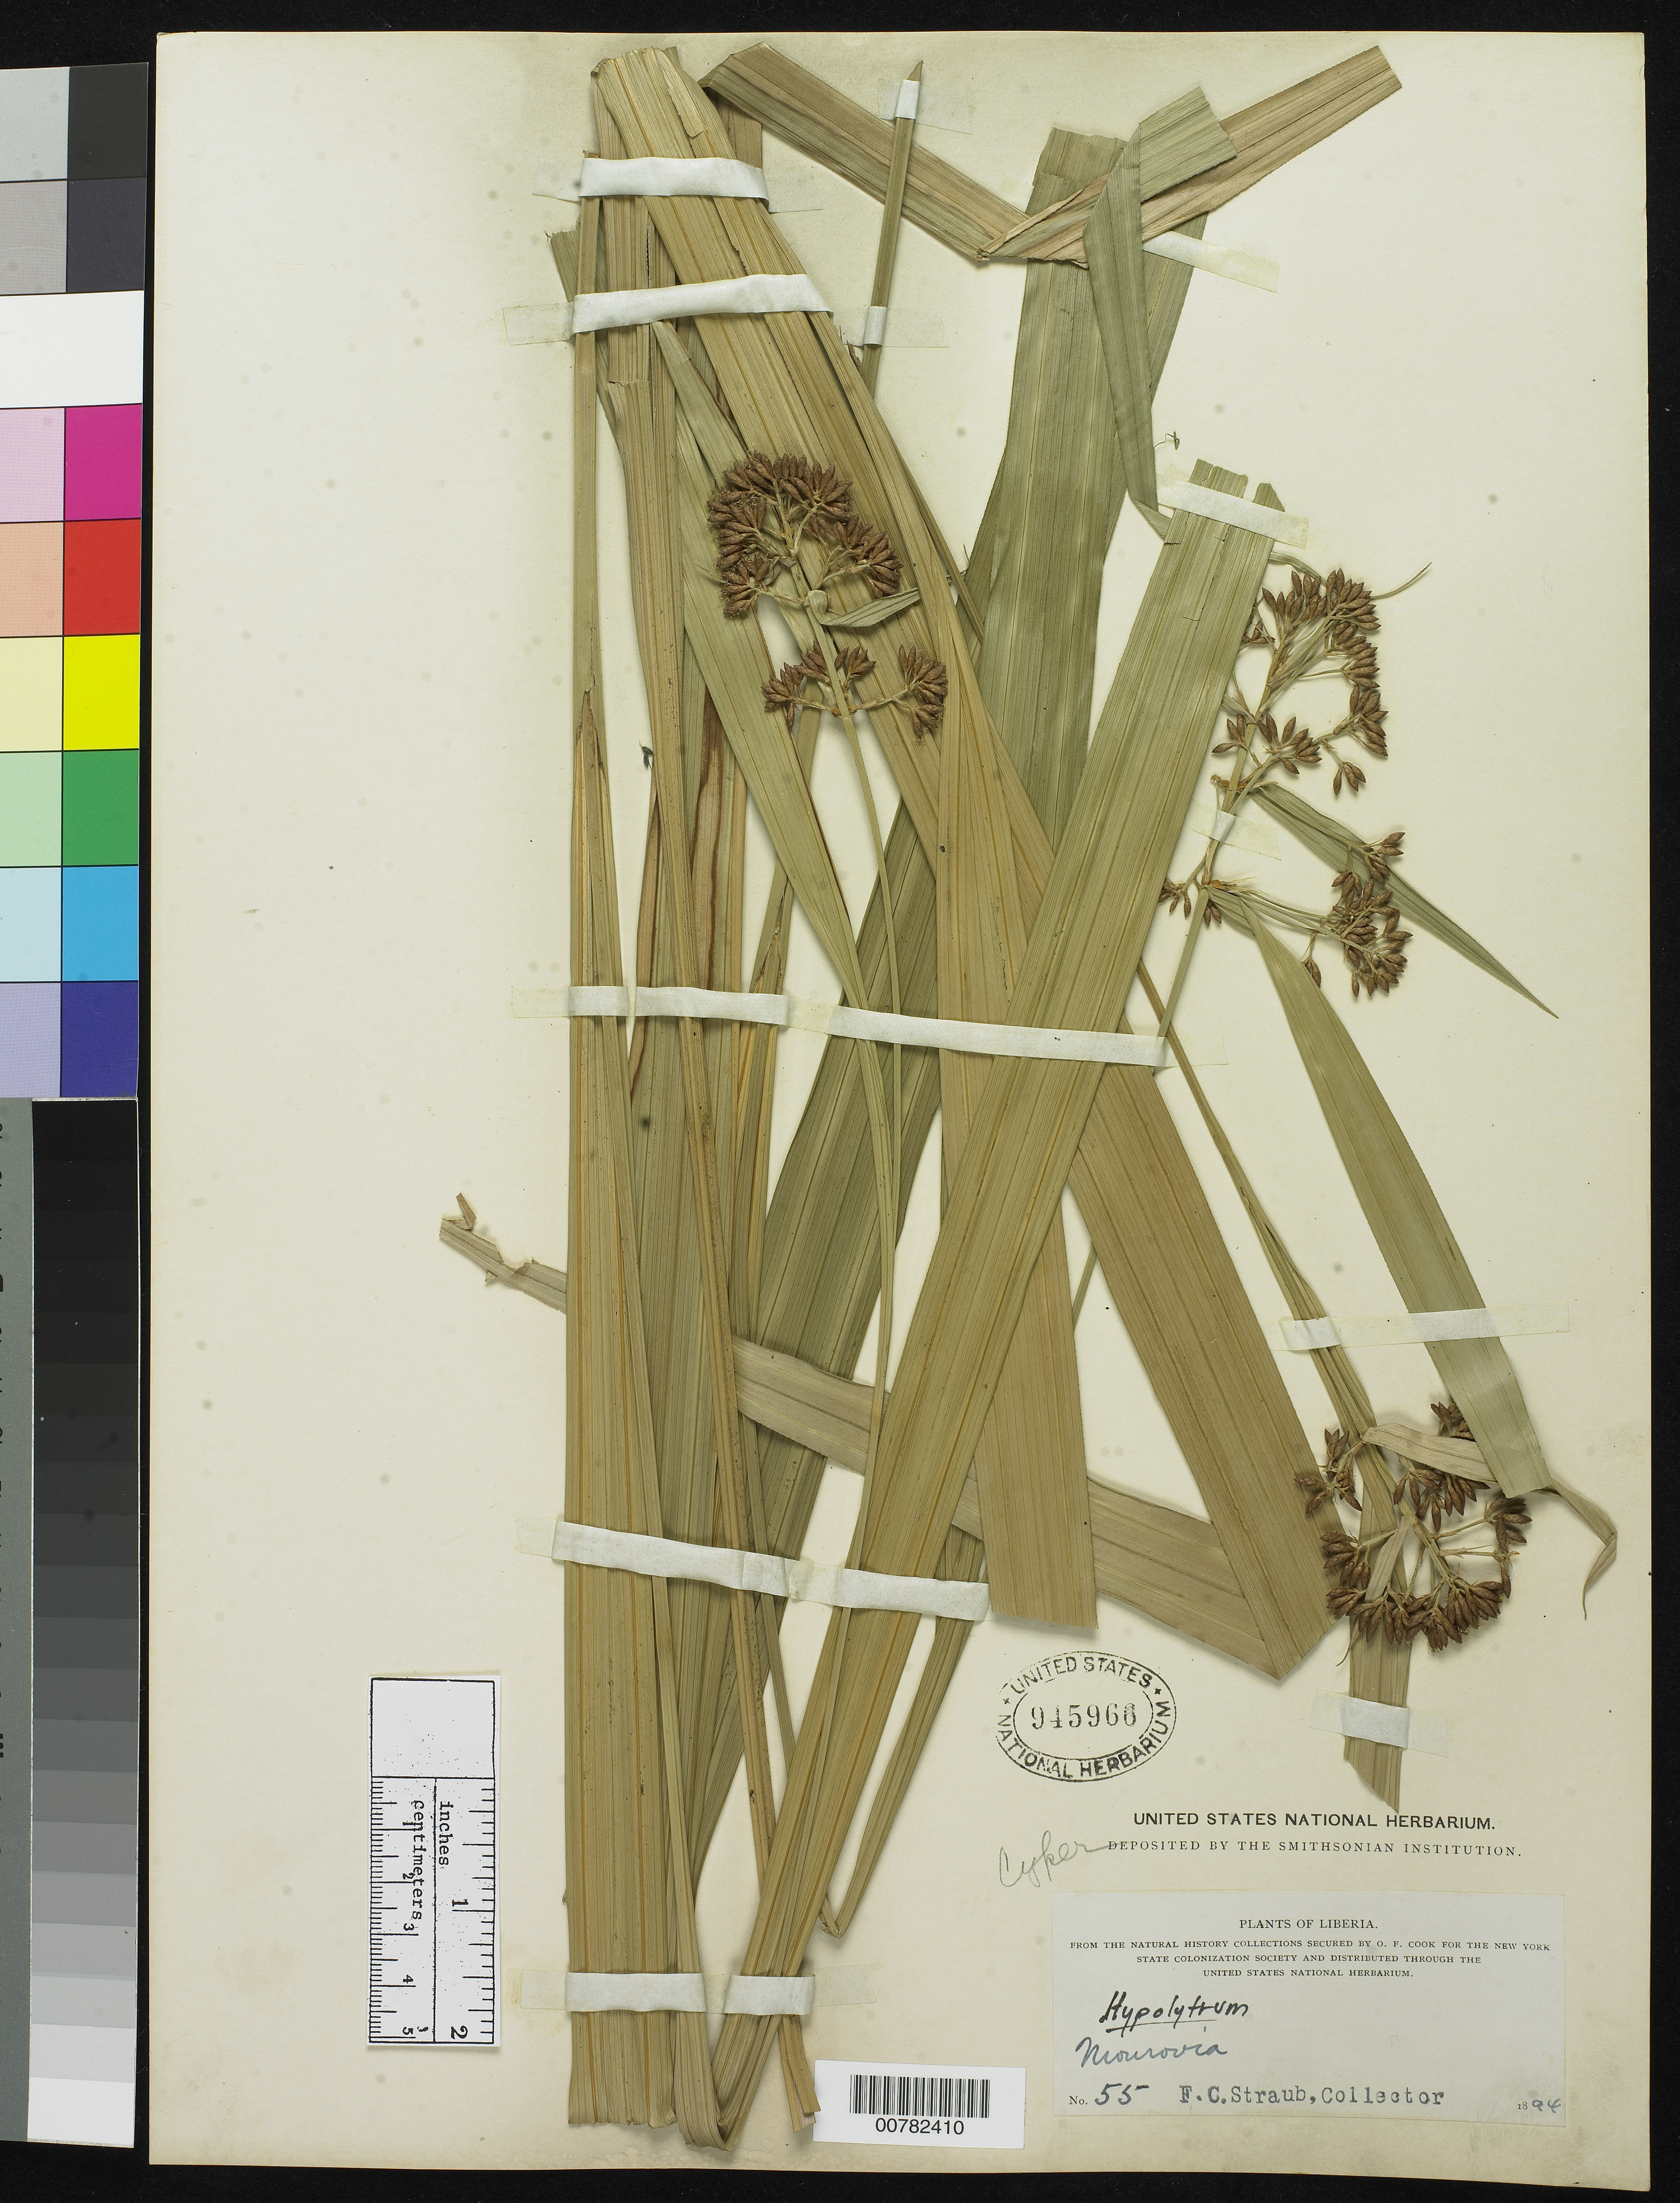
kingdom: Plantae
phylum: Tracheophyta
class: Liliopsida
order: Poales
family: Cyperaceae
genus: Hypolytrum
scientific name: Hypolytrum sp.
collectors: F. Straub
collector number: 55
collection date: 1894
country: Liberia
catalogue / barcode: US 945966